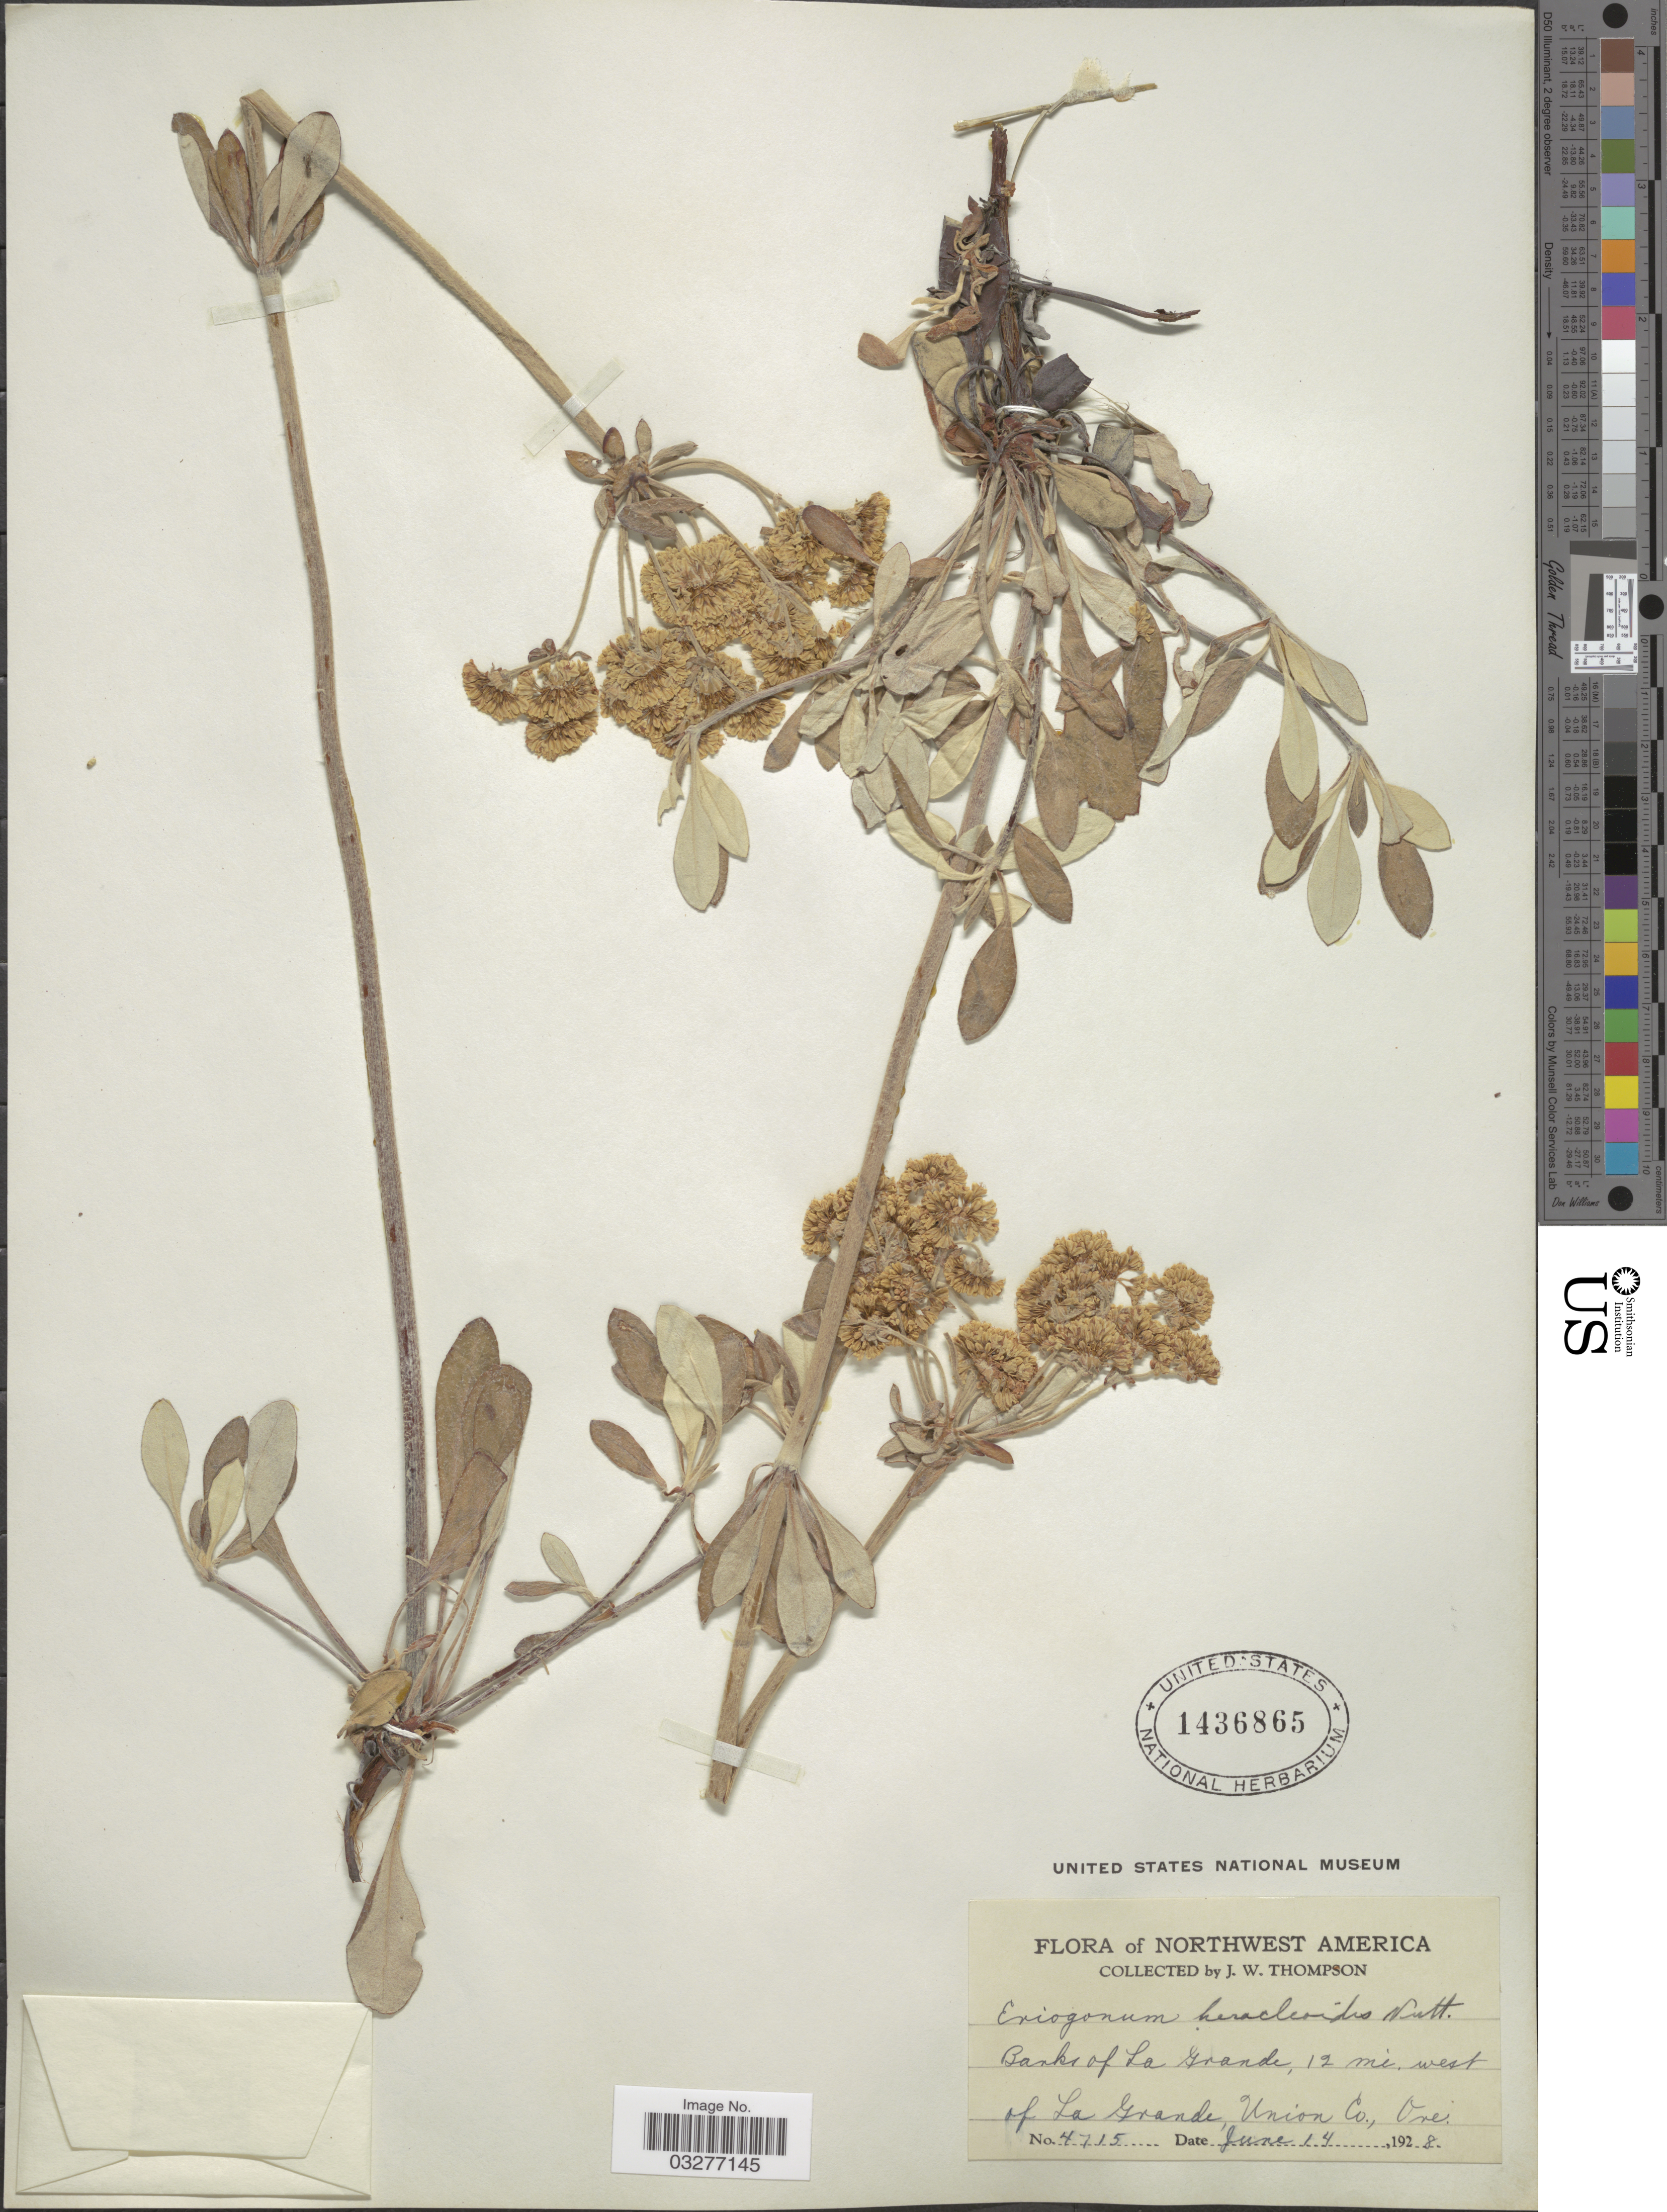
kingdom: Plantae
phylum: Tracheophyta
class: Magnoliopsida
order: Caryophyllales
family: Polygonaceae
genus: Eriogonum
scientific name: Eriogonum heracleoides var. heracleoides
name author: Nutt.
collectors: J. Thompson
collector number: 4715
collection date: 1928-06-14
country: United States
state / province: Oregon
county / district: Union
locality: Northwest America. Banks of La Grande, 12 mi. west of La Grande, Union Co.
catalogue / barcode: US 1436865